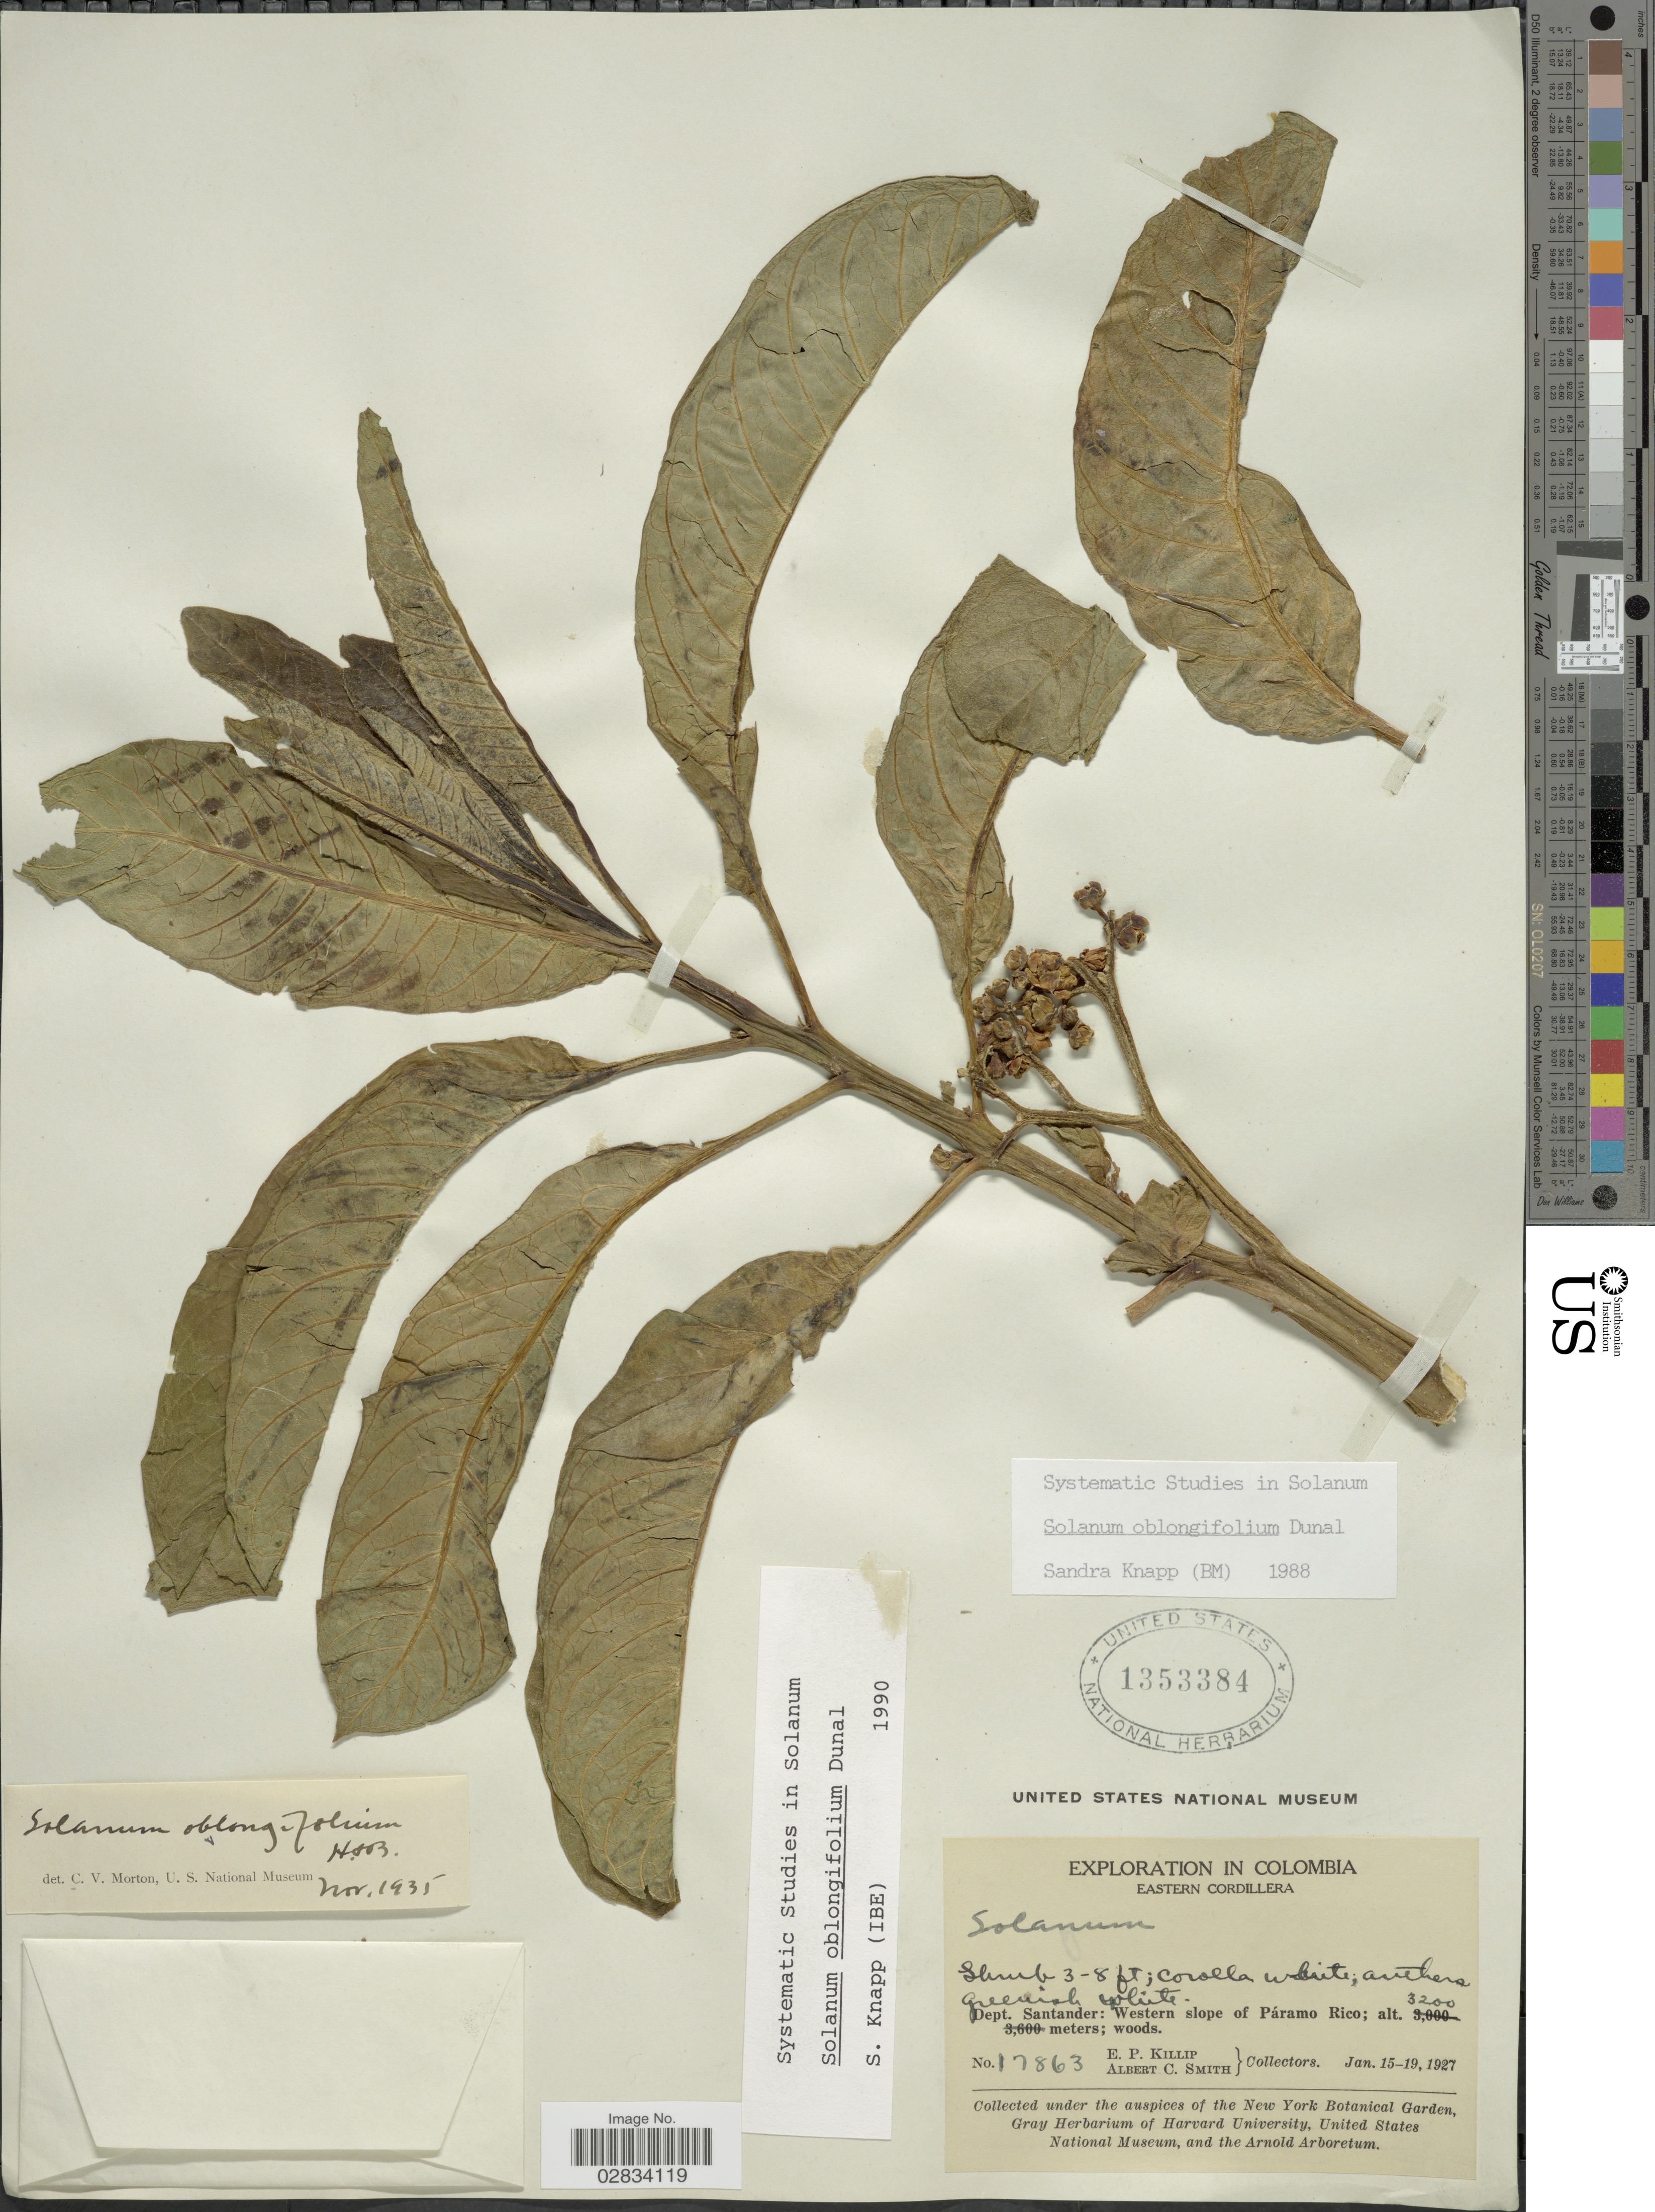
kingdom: Plantae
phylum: Tracheophyta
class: Magnoliopsida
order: Solanales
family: Solanaceae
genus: Solanum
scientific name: Solanum oblongifolium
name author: Duval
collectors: E. P. Killip & A. C. Smith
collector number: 17863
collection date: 1927-01-15/1927-01-19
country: Colombia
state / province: Santander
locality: Eastern Cordillera, Dept. Santander, Western slope of Páramo Rico.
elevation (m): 3200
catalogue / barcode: US 1353884